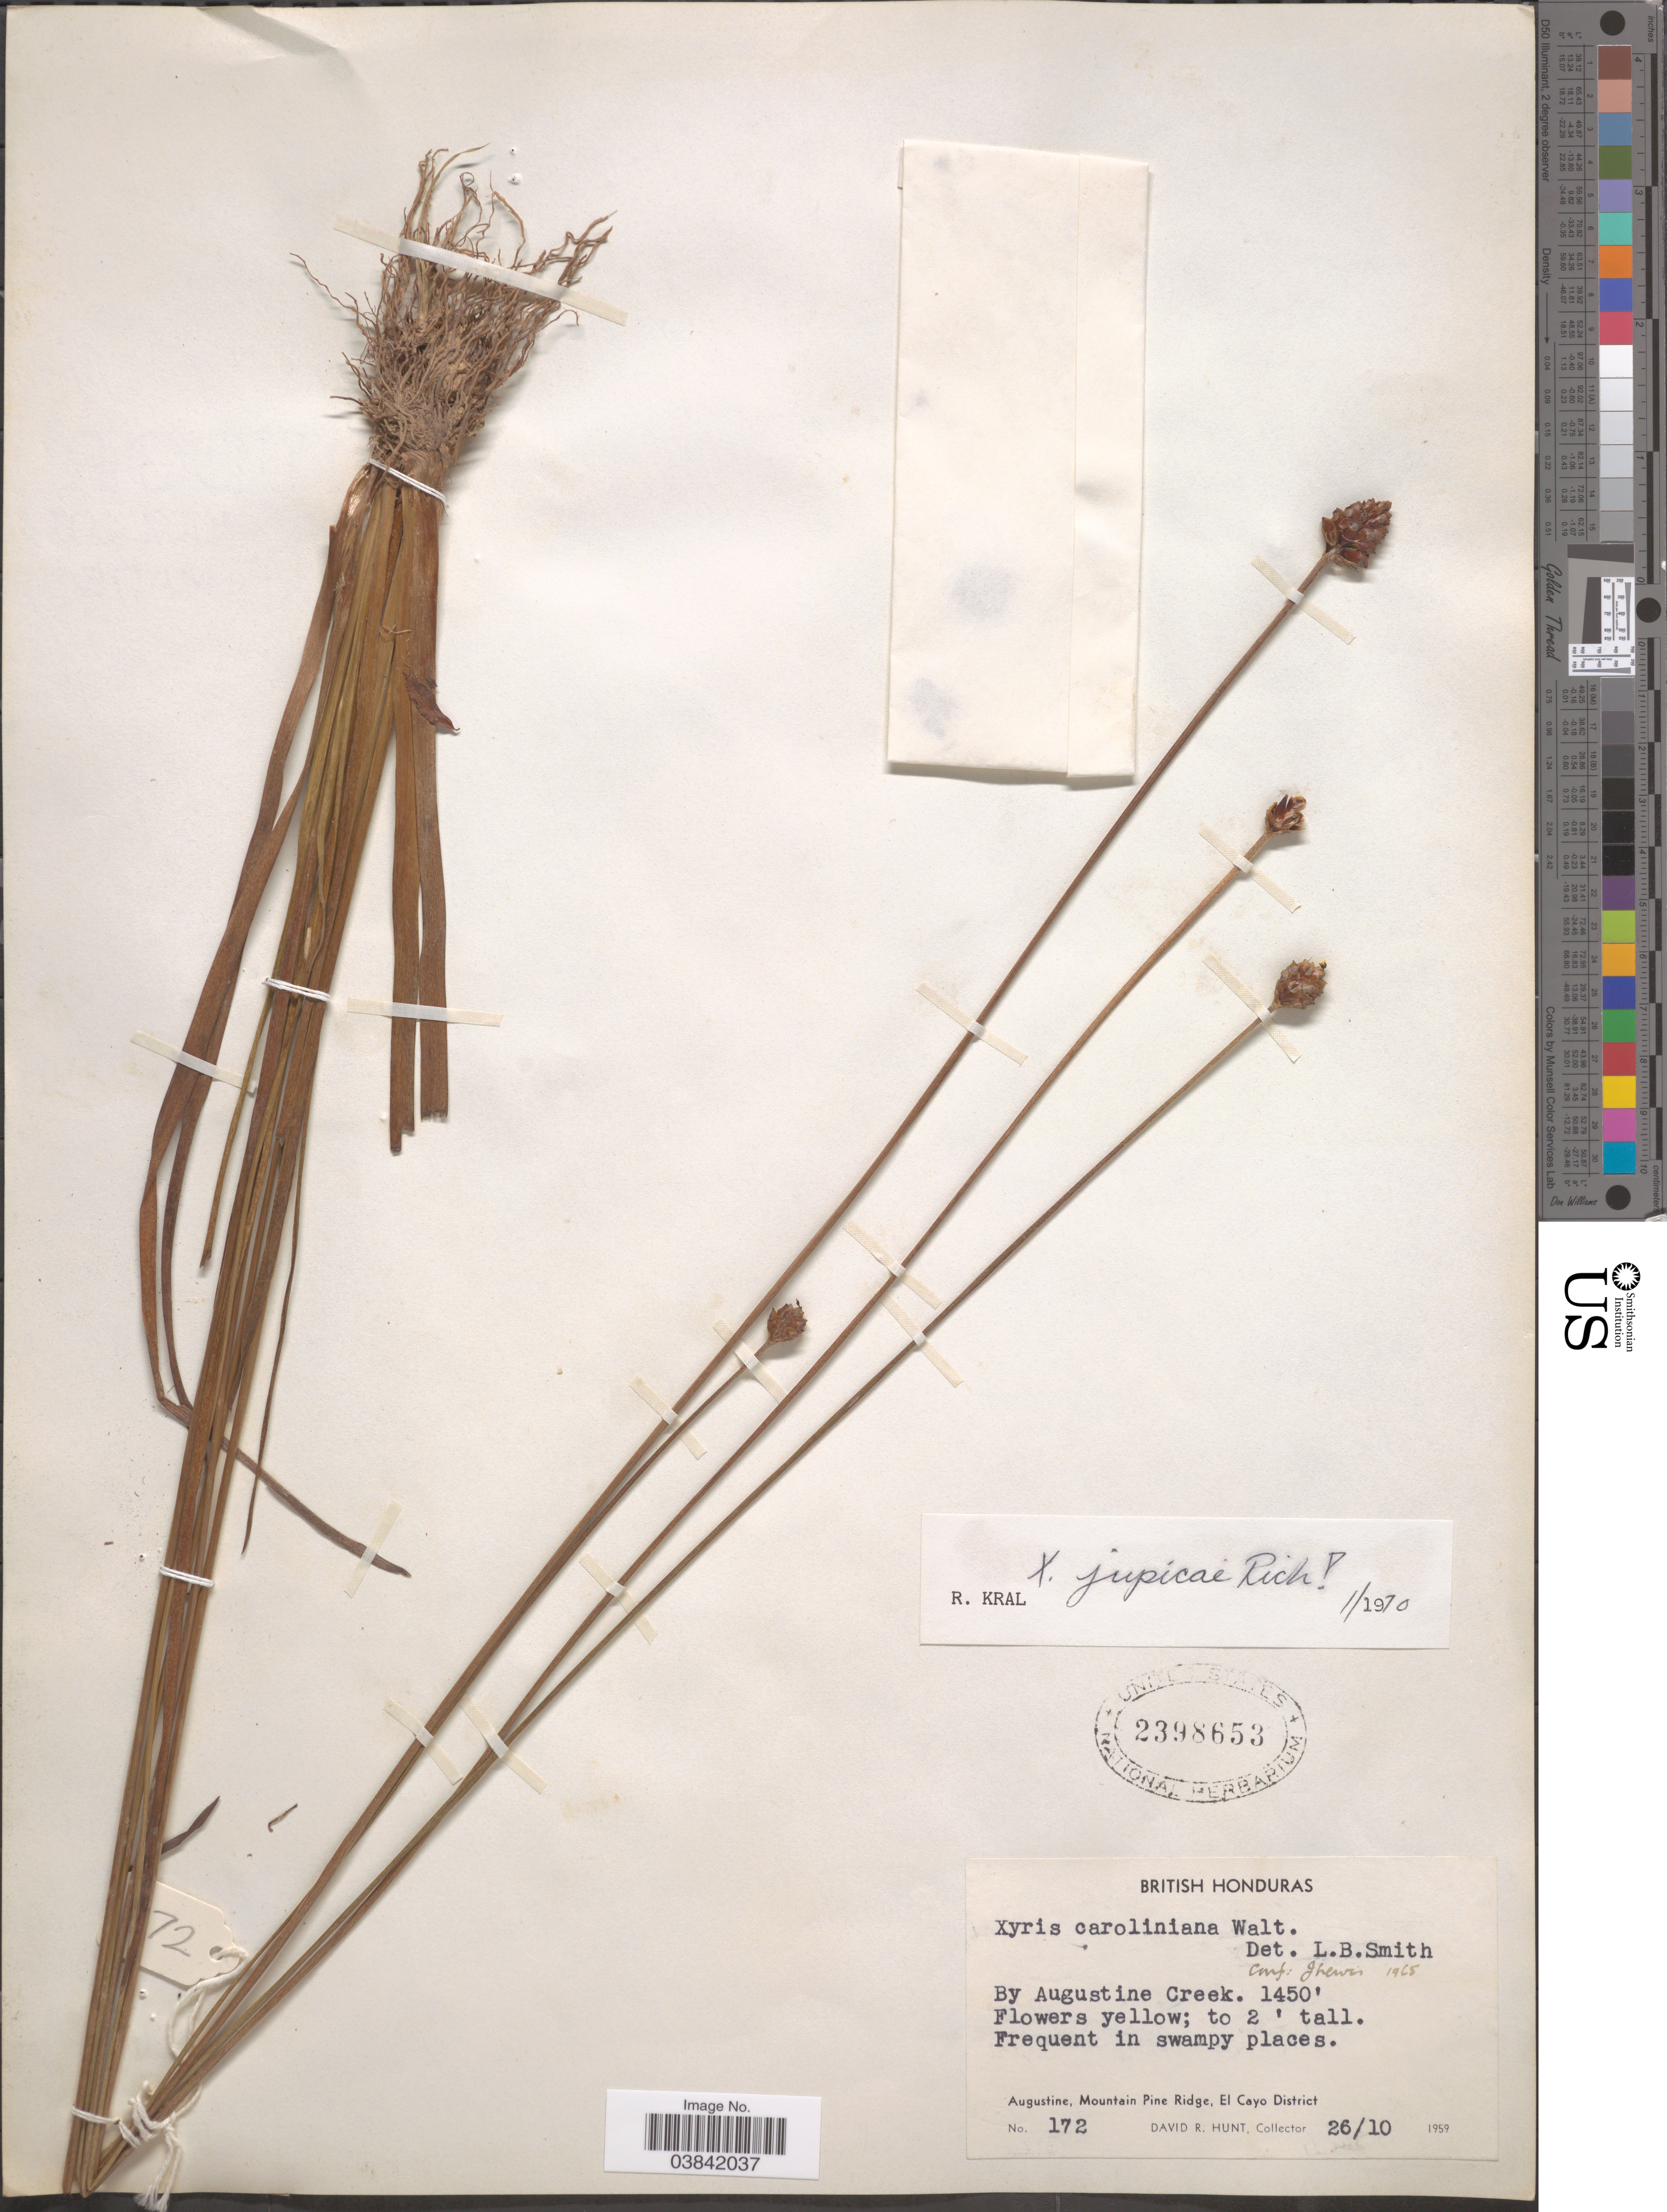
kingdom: Plantae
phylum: Tracheophyta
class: Liliopsida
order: Poales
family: Xyridaceae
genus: Xyris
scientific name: Xyris jupicai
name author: Rich.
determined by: Naczi, R. F. C.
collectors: D. R. Hunt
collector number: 172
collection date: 1959-10-26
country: Belize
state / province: Cayo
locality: British Honduras. By Augustine Creek. Augustine, Mountain Pine Ridge, El Cayo District.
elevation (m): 442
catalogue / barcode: US 2398653